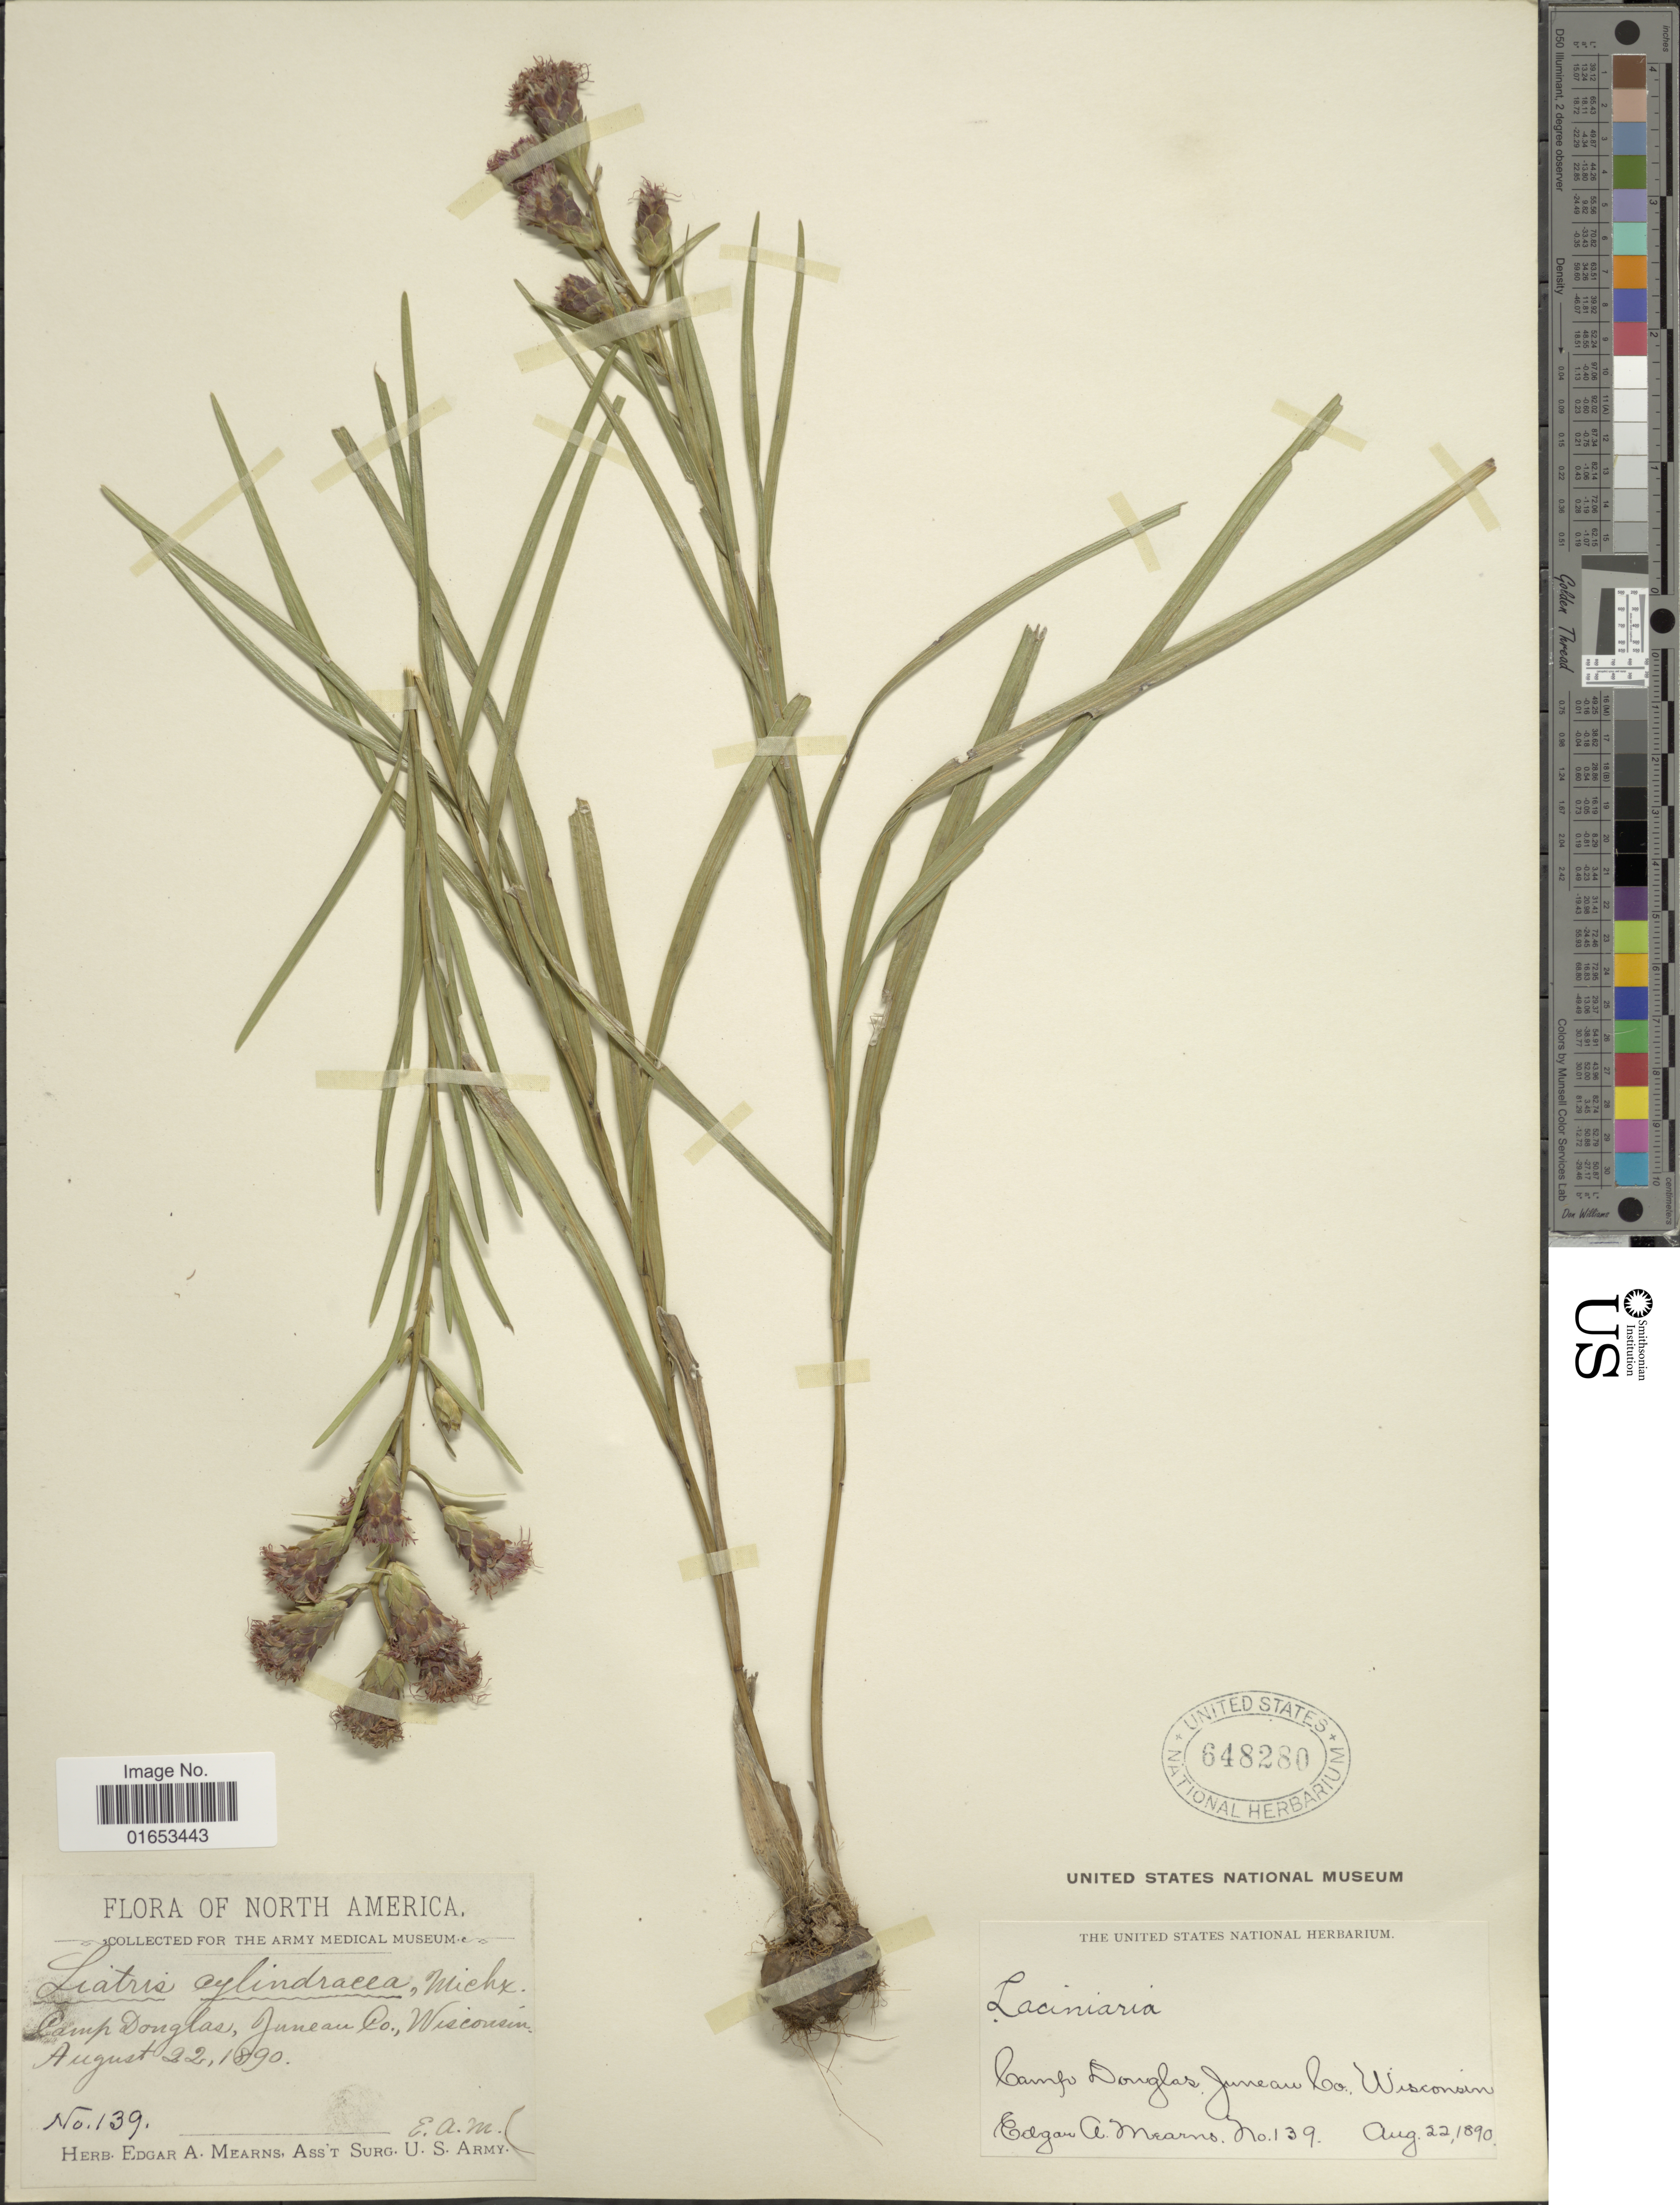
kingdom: Plantae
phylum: Tracheophyta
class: Magnoliopsida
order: Asterales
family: Asteraceae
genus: Liatris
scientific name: Liatris cylindracea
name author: Michaux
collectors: E. A. Mearns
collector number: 139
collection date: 1890-08-22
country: United States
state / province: Wisconsin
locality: North America, Camp Douglas, Juneau Co.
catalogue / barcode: US 648280